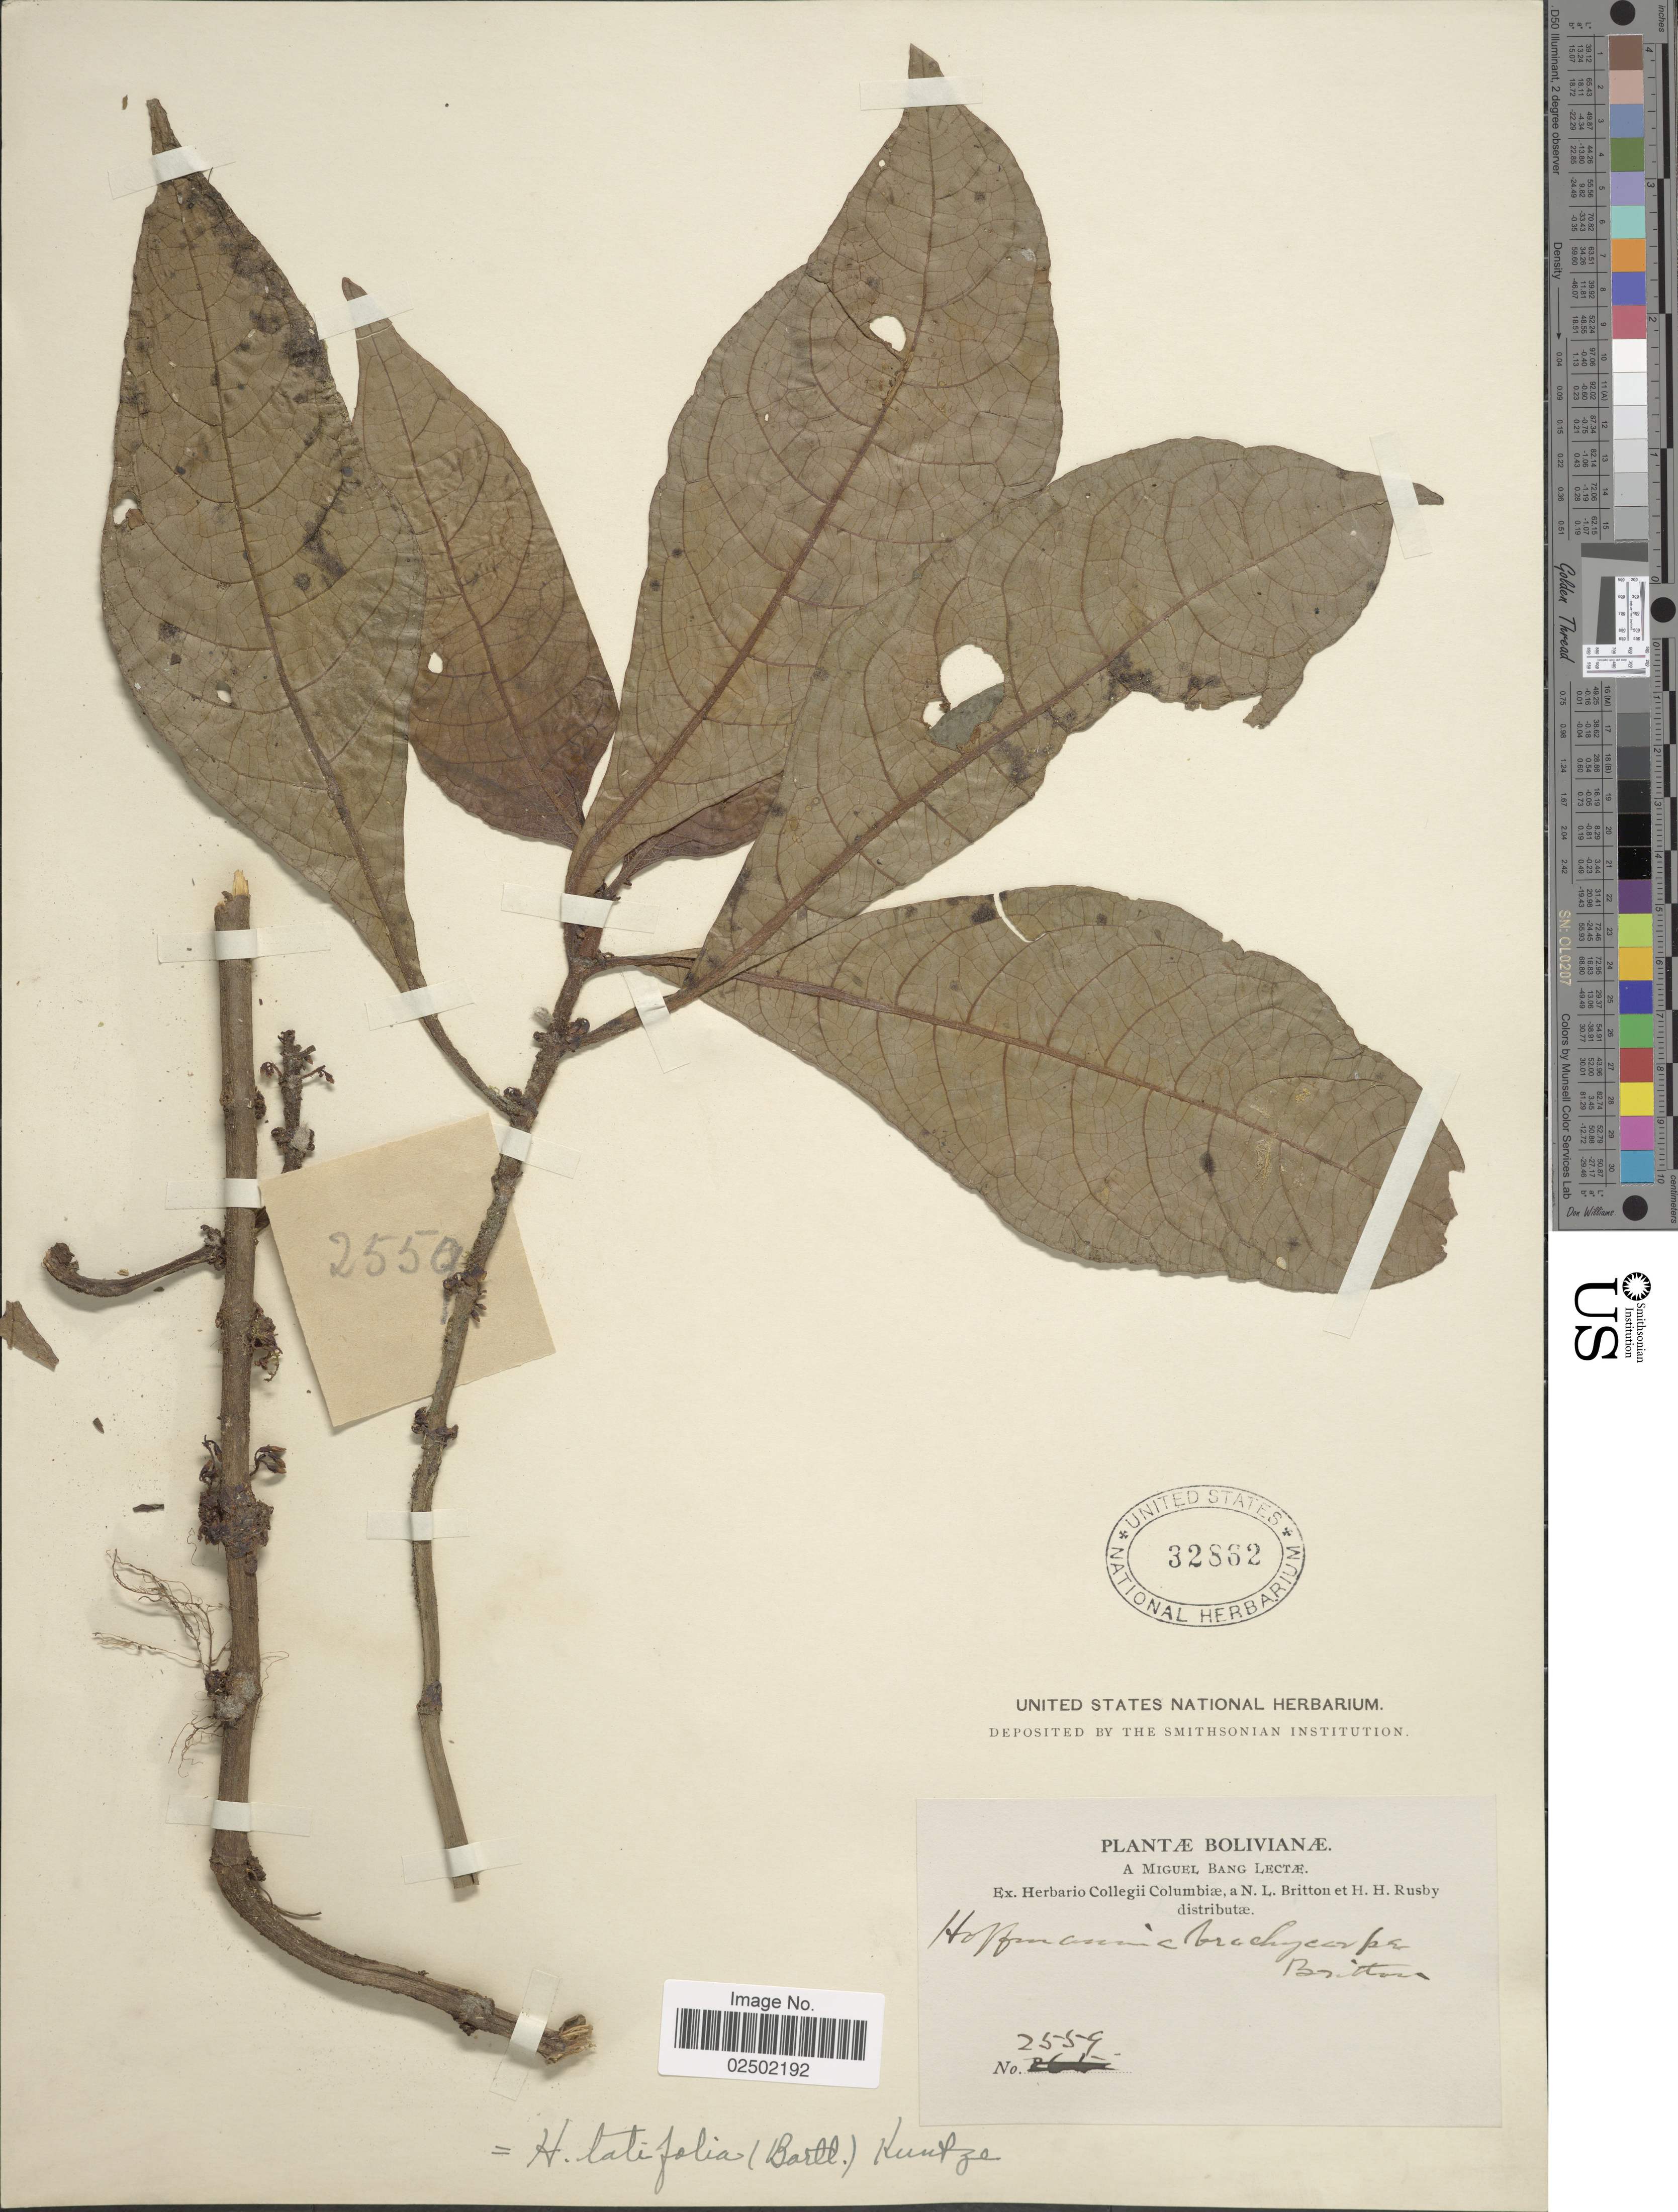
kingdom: Plantae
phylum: Tracheophyta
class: Magnoliopsida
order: Gentianales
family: Rubiaceae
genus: Hoffmannia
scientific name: Hoffmannia latifolia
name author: (Bartl.) Kuntze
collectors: M. Bang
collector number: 2559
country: Bolivia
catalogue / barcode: US 32862